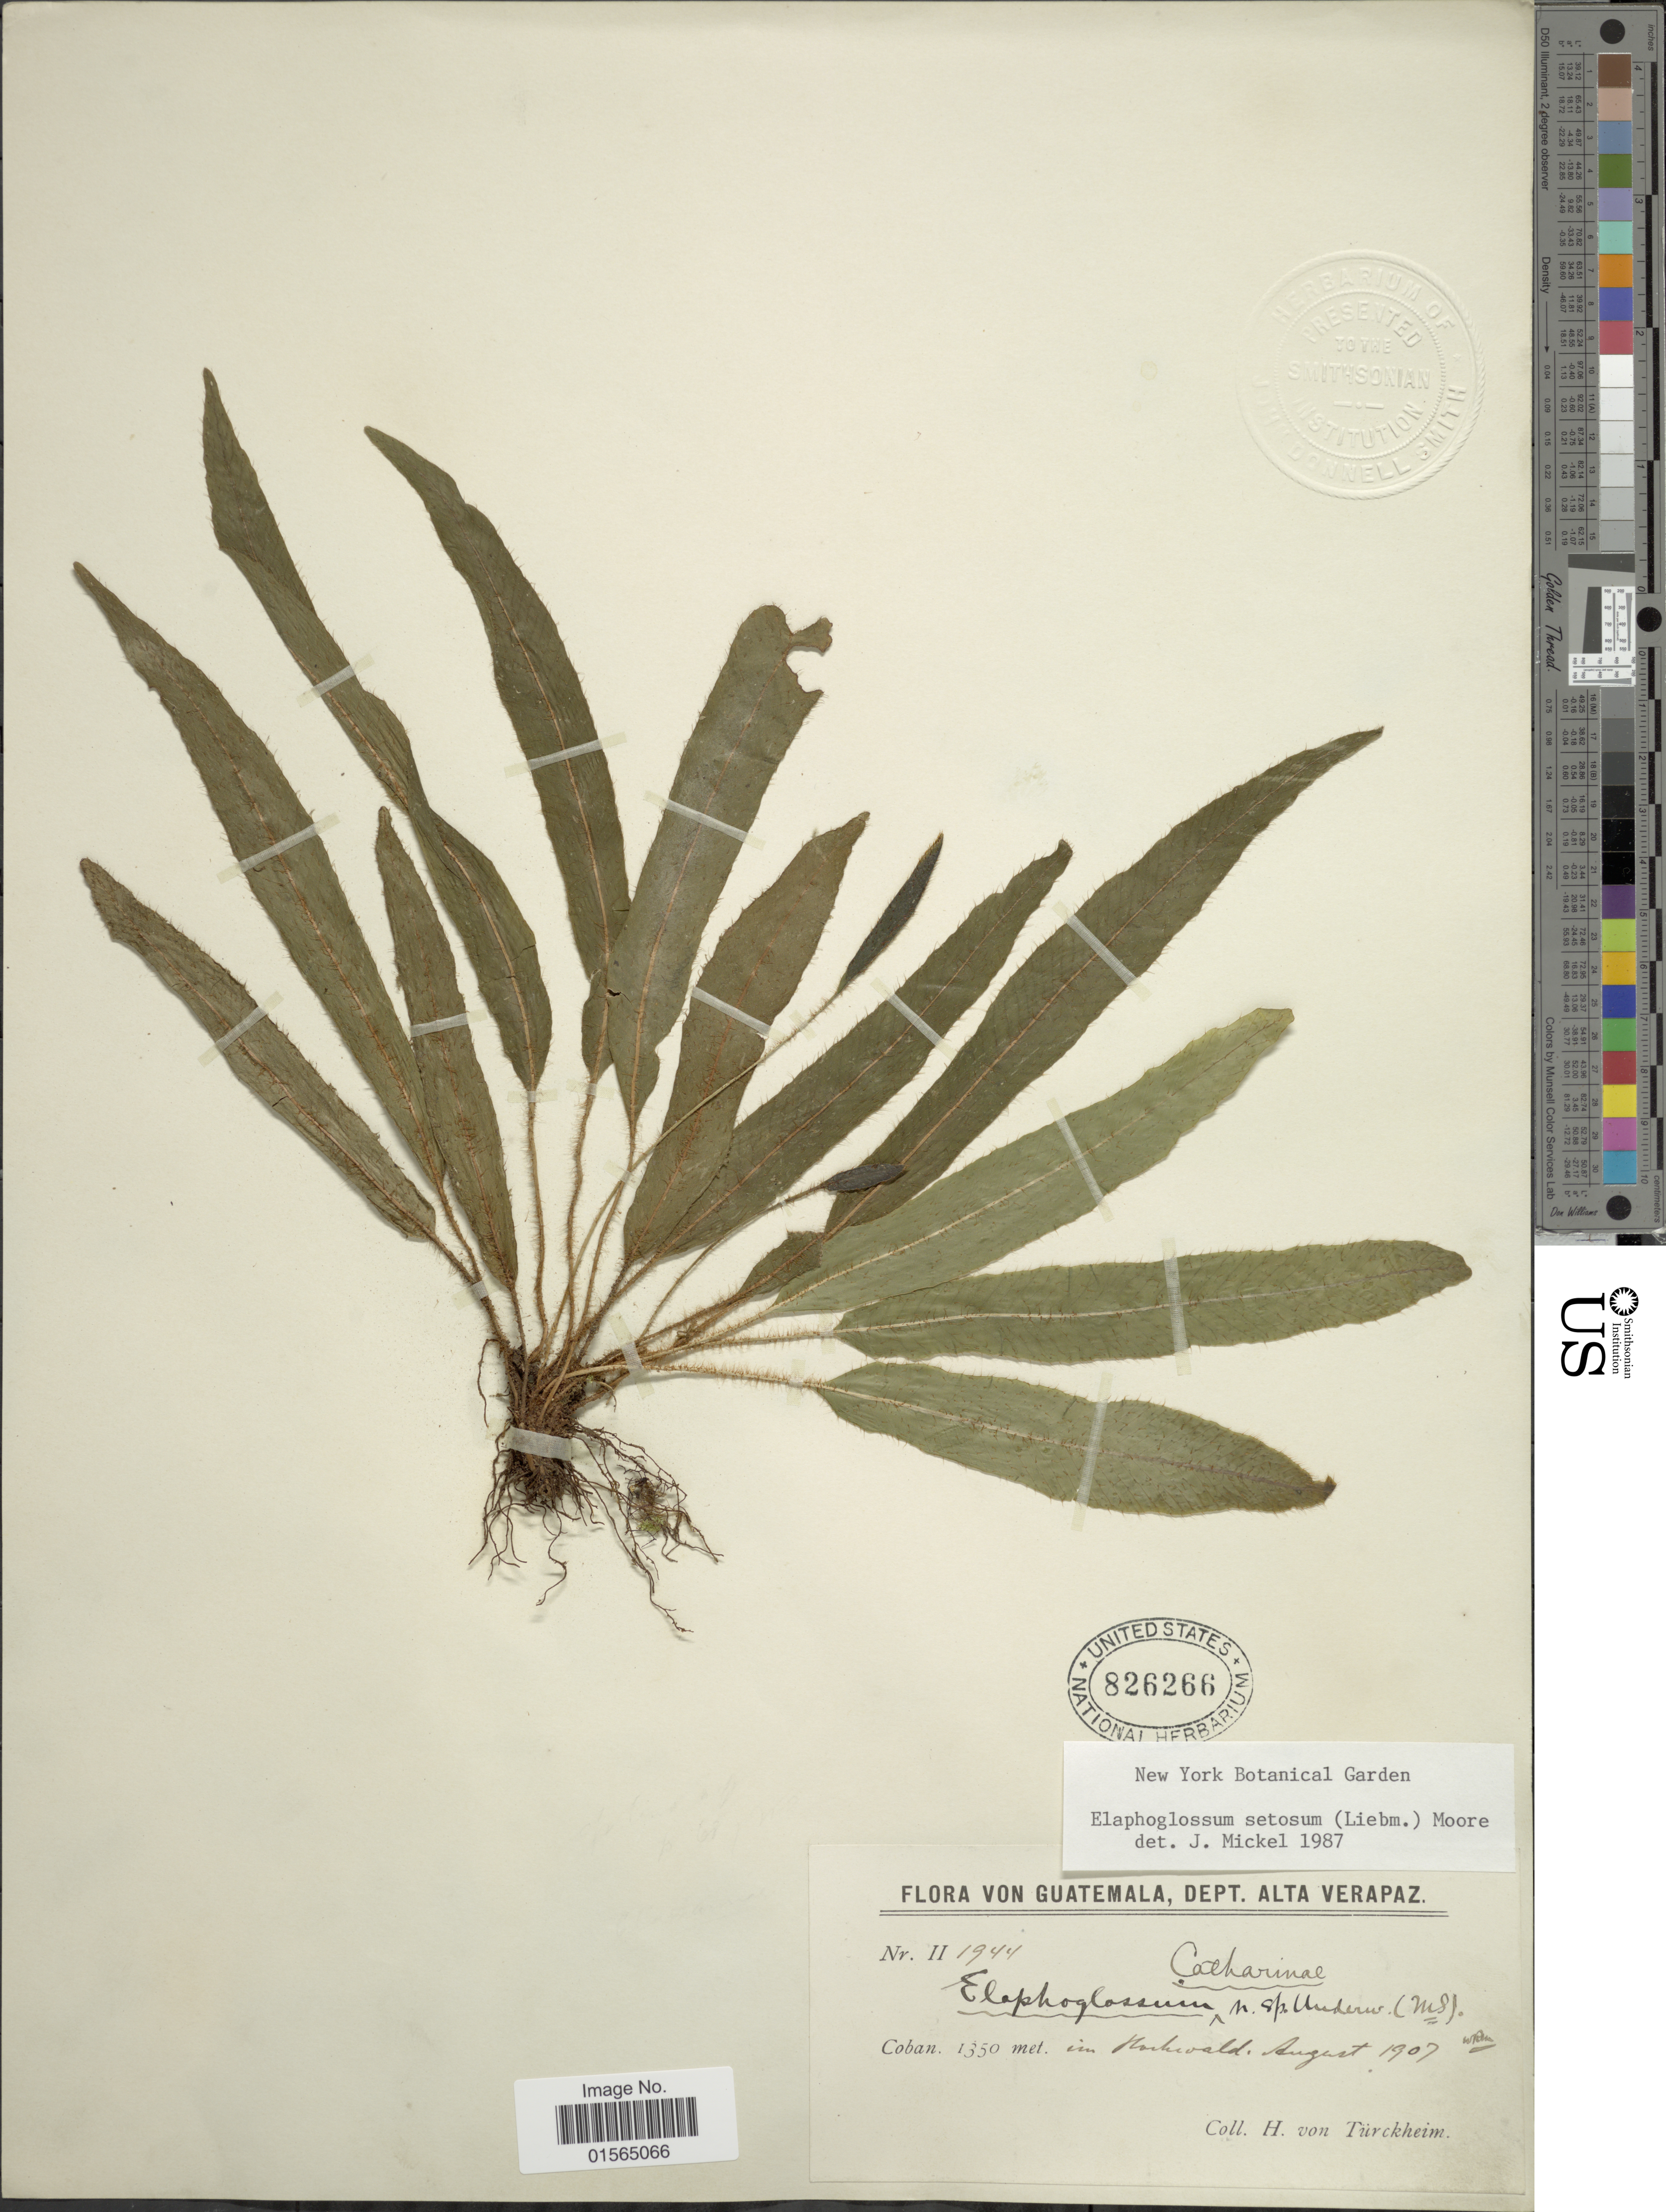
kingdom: Plantae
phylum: Tracheophyta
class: Polypodiopsida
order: Polypodiales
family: Dryopteridaceae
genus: Elaphoglossum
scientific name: Elaphoglossum setosum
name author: (Liebm.) T. Moore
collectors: H. von Türckheim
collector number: II1944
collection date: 1907-08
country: Guatemala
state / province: Alta Verapaz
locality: Cobán, Im hochwald [in the high forest]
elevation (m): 1350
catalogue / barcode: US 826266